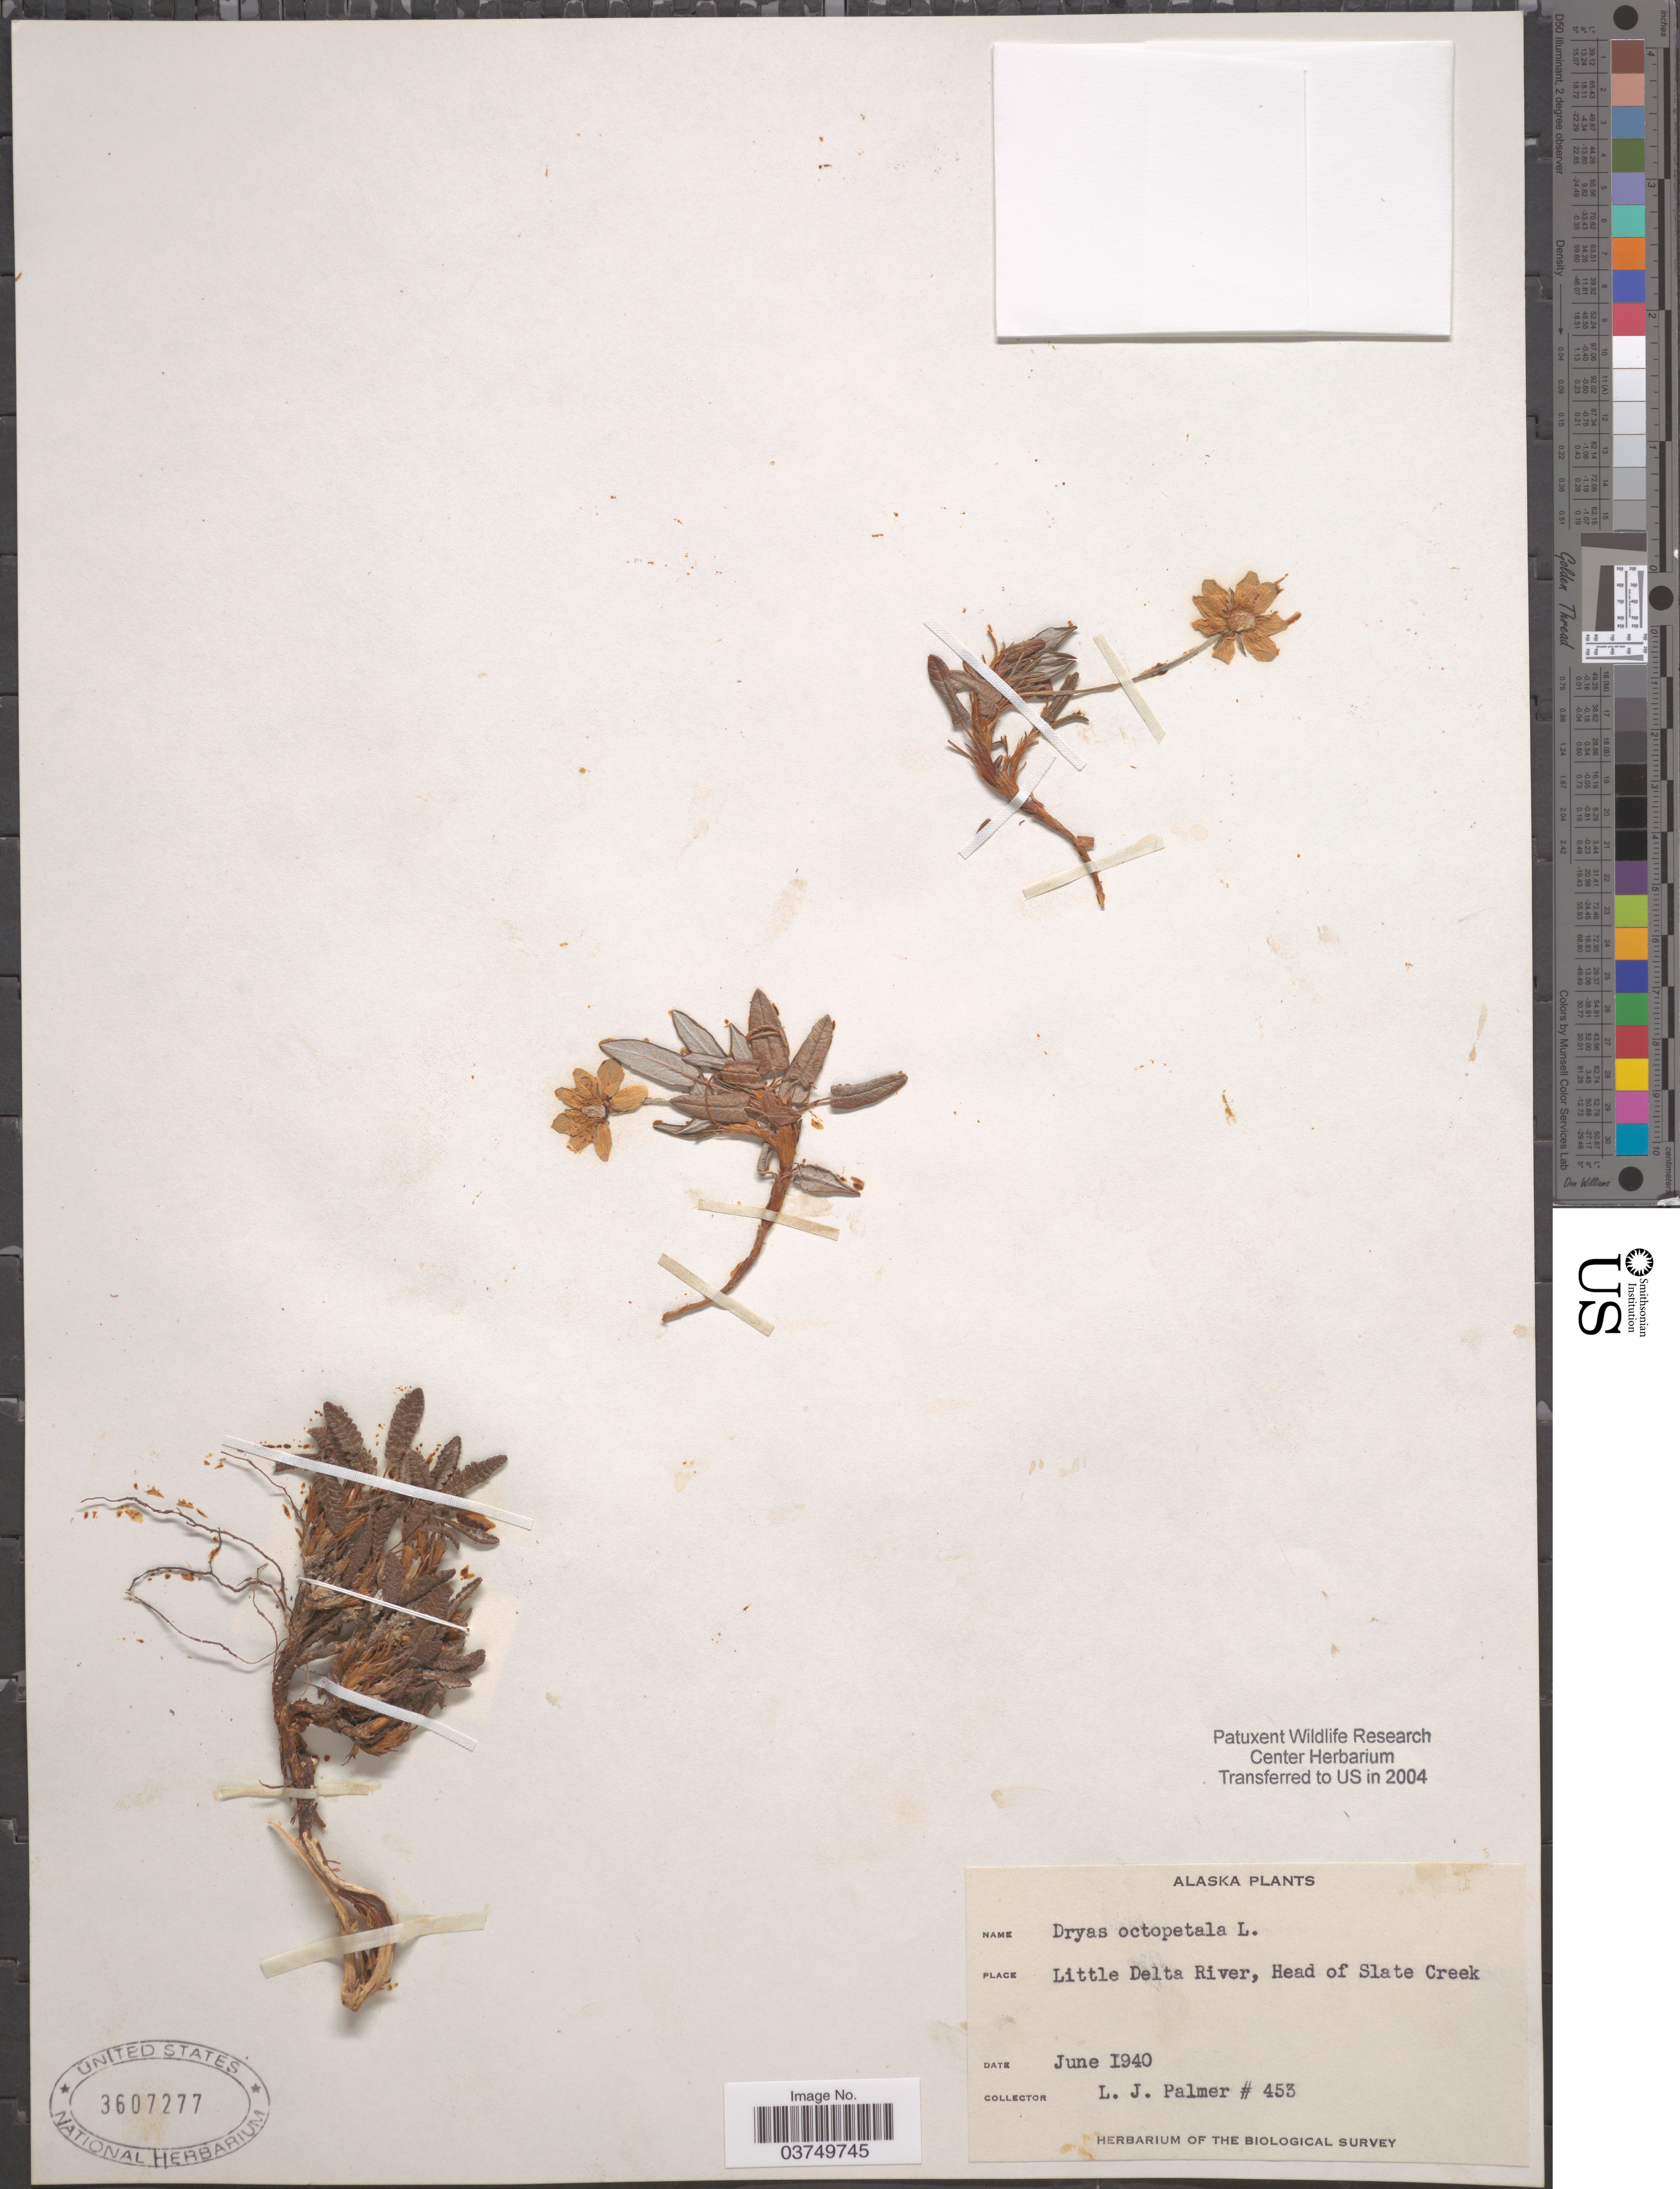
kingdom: Plantae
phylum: Tracheophyta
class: Magnoliopsida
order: Rosales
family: Rosaceae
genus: Dryas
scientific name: Dryas octopetala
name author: L.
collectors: L. J. Palmer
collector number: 453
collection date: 1940-06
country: United States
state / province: Alaska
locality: Little Delta River, Head of Slate Creek.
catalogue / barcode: US 3607277